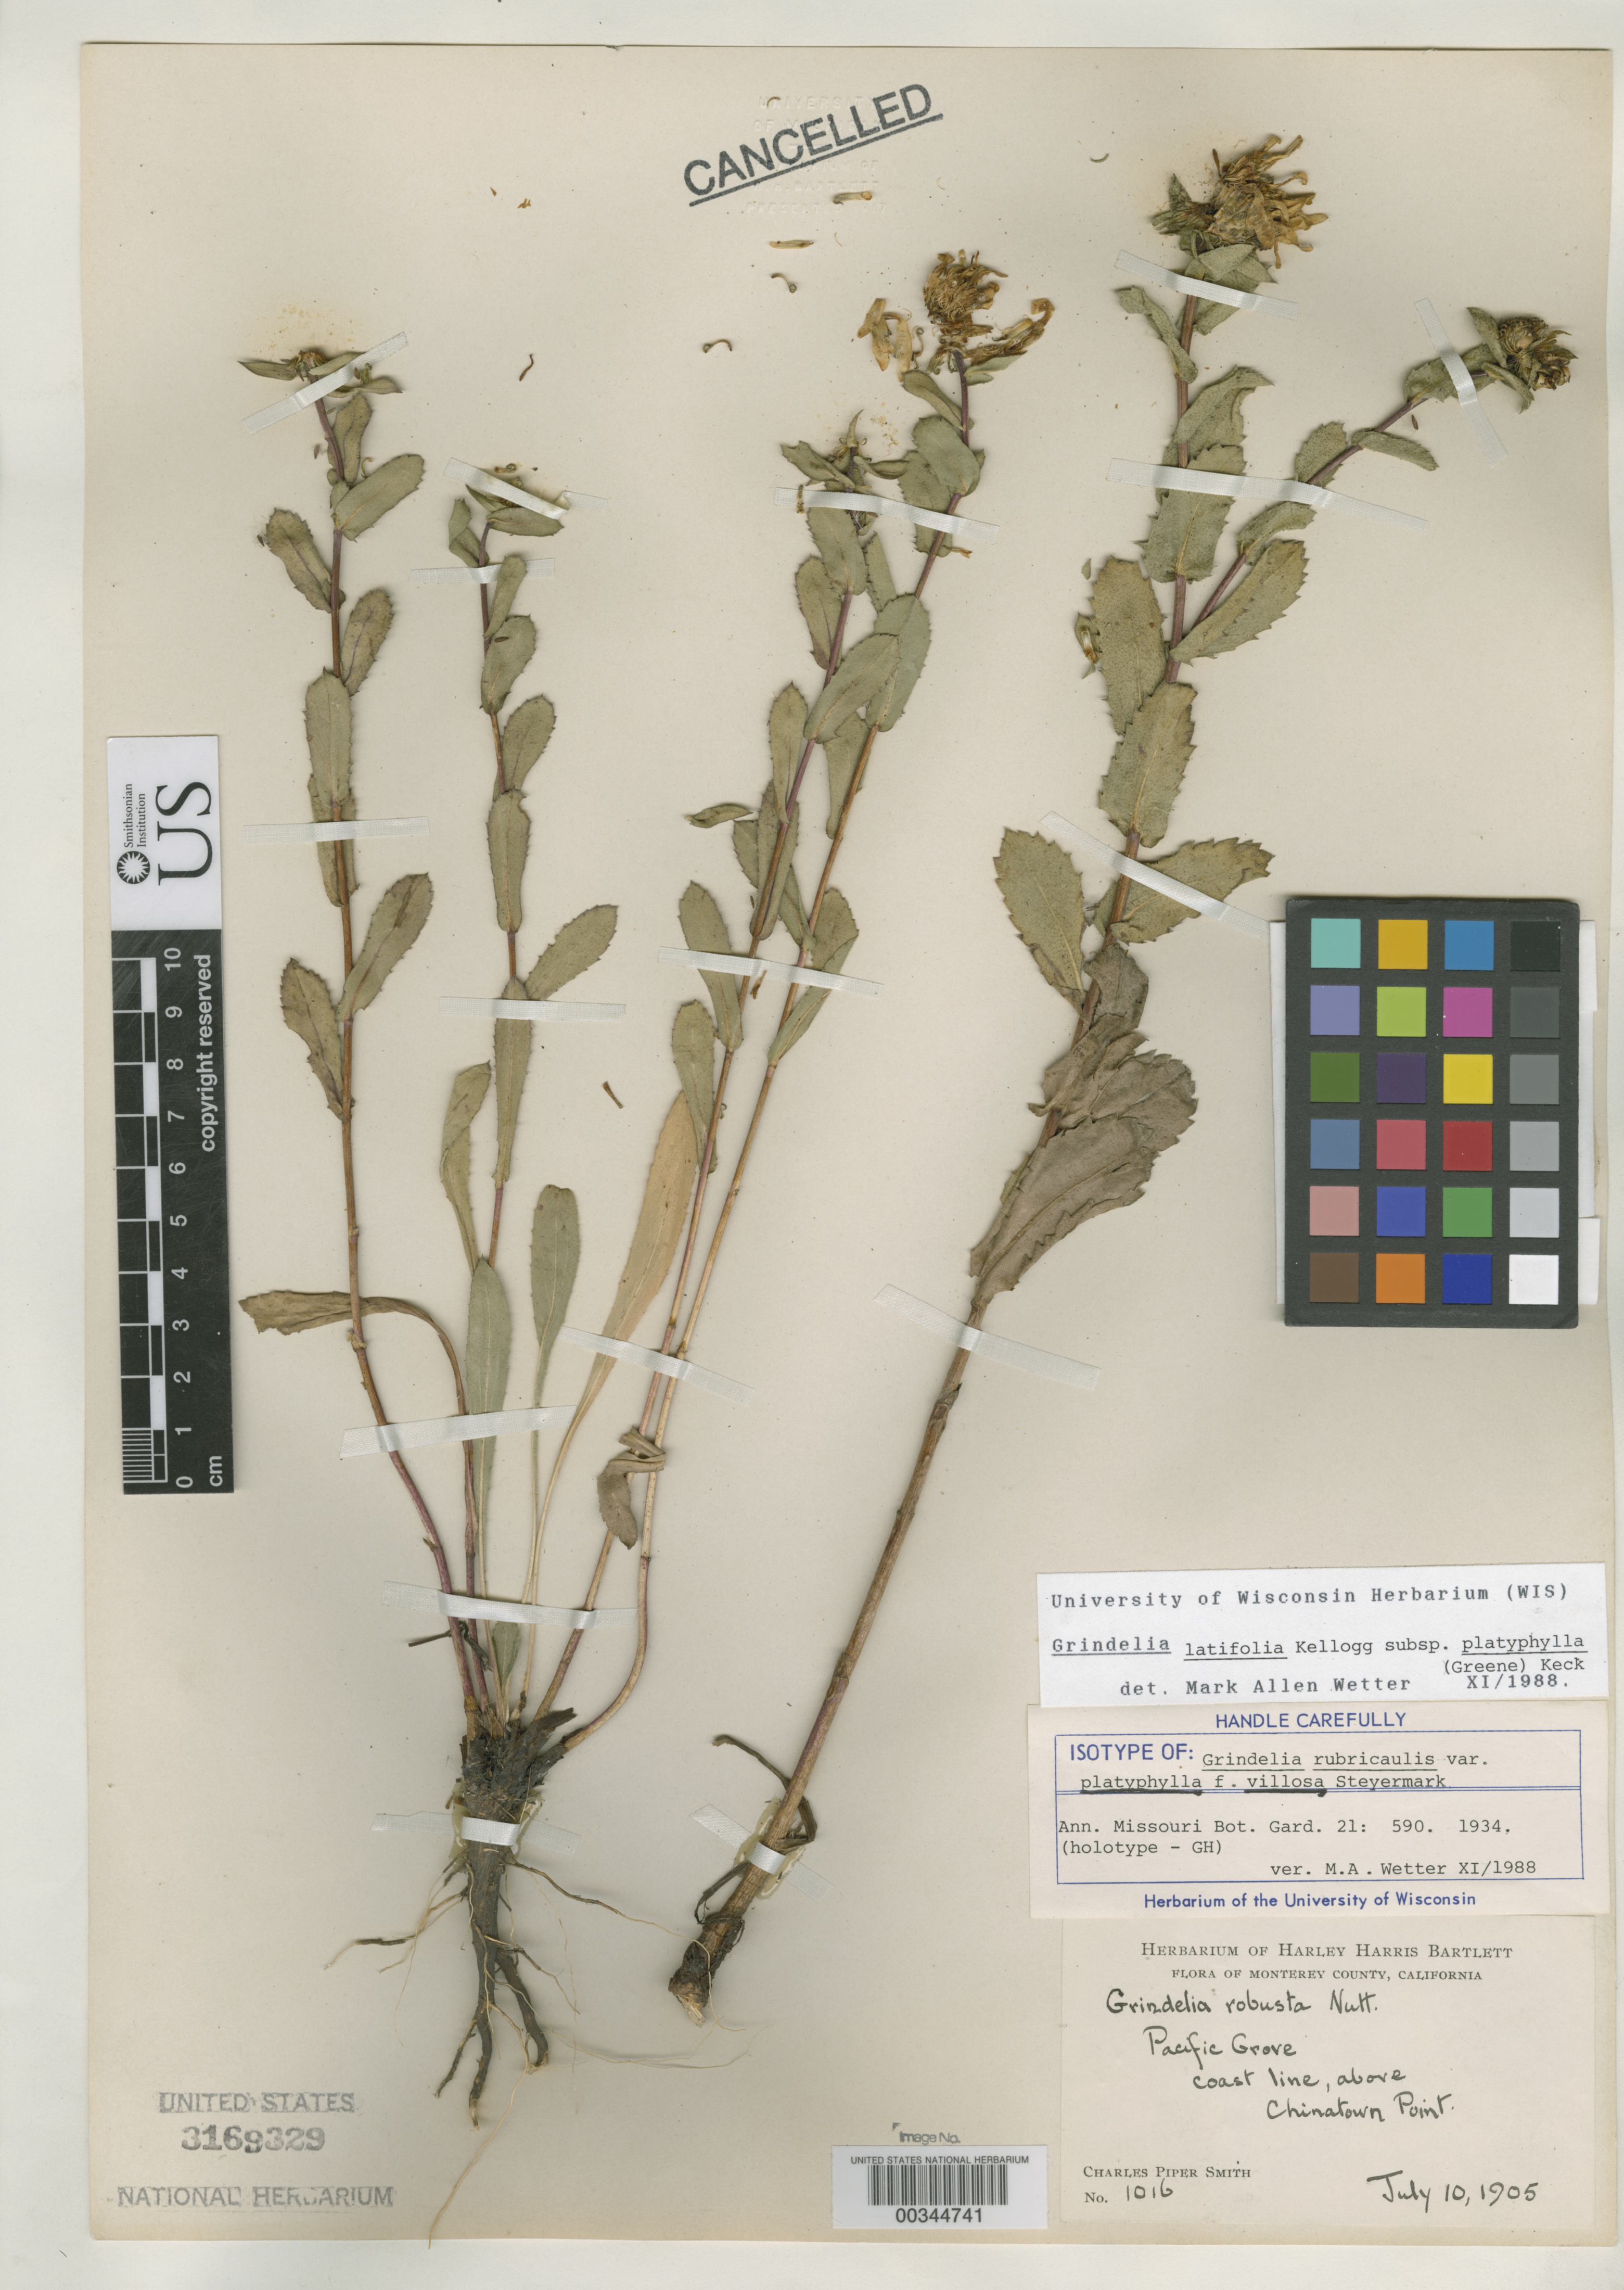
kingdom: Plantae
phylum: Tracheophyta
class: Magnoliopsida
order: Asterales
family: Asteraceae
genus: Grindelia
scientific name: Grindelia rubricaulis f. villosa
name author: Steyerm.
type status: Isotype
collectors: C. P. Smith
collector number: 1016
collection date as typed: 10 Jul 1905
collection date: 1905-07-10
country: United States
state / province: California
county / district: Monterey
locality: Pacific Grove, coast line, above Chinatown Point.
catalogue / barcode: US 3169329